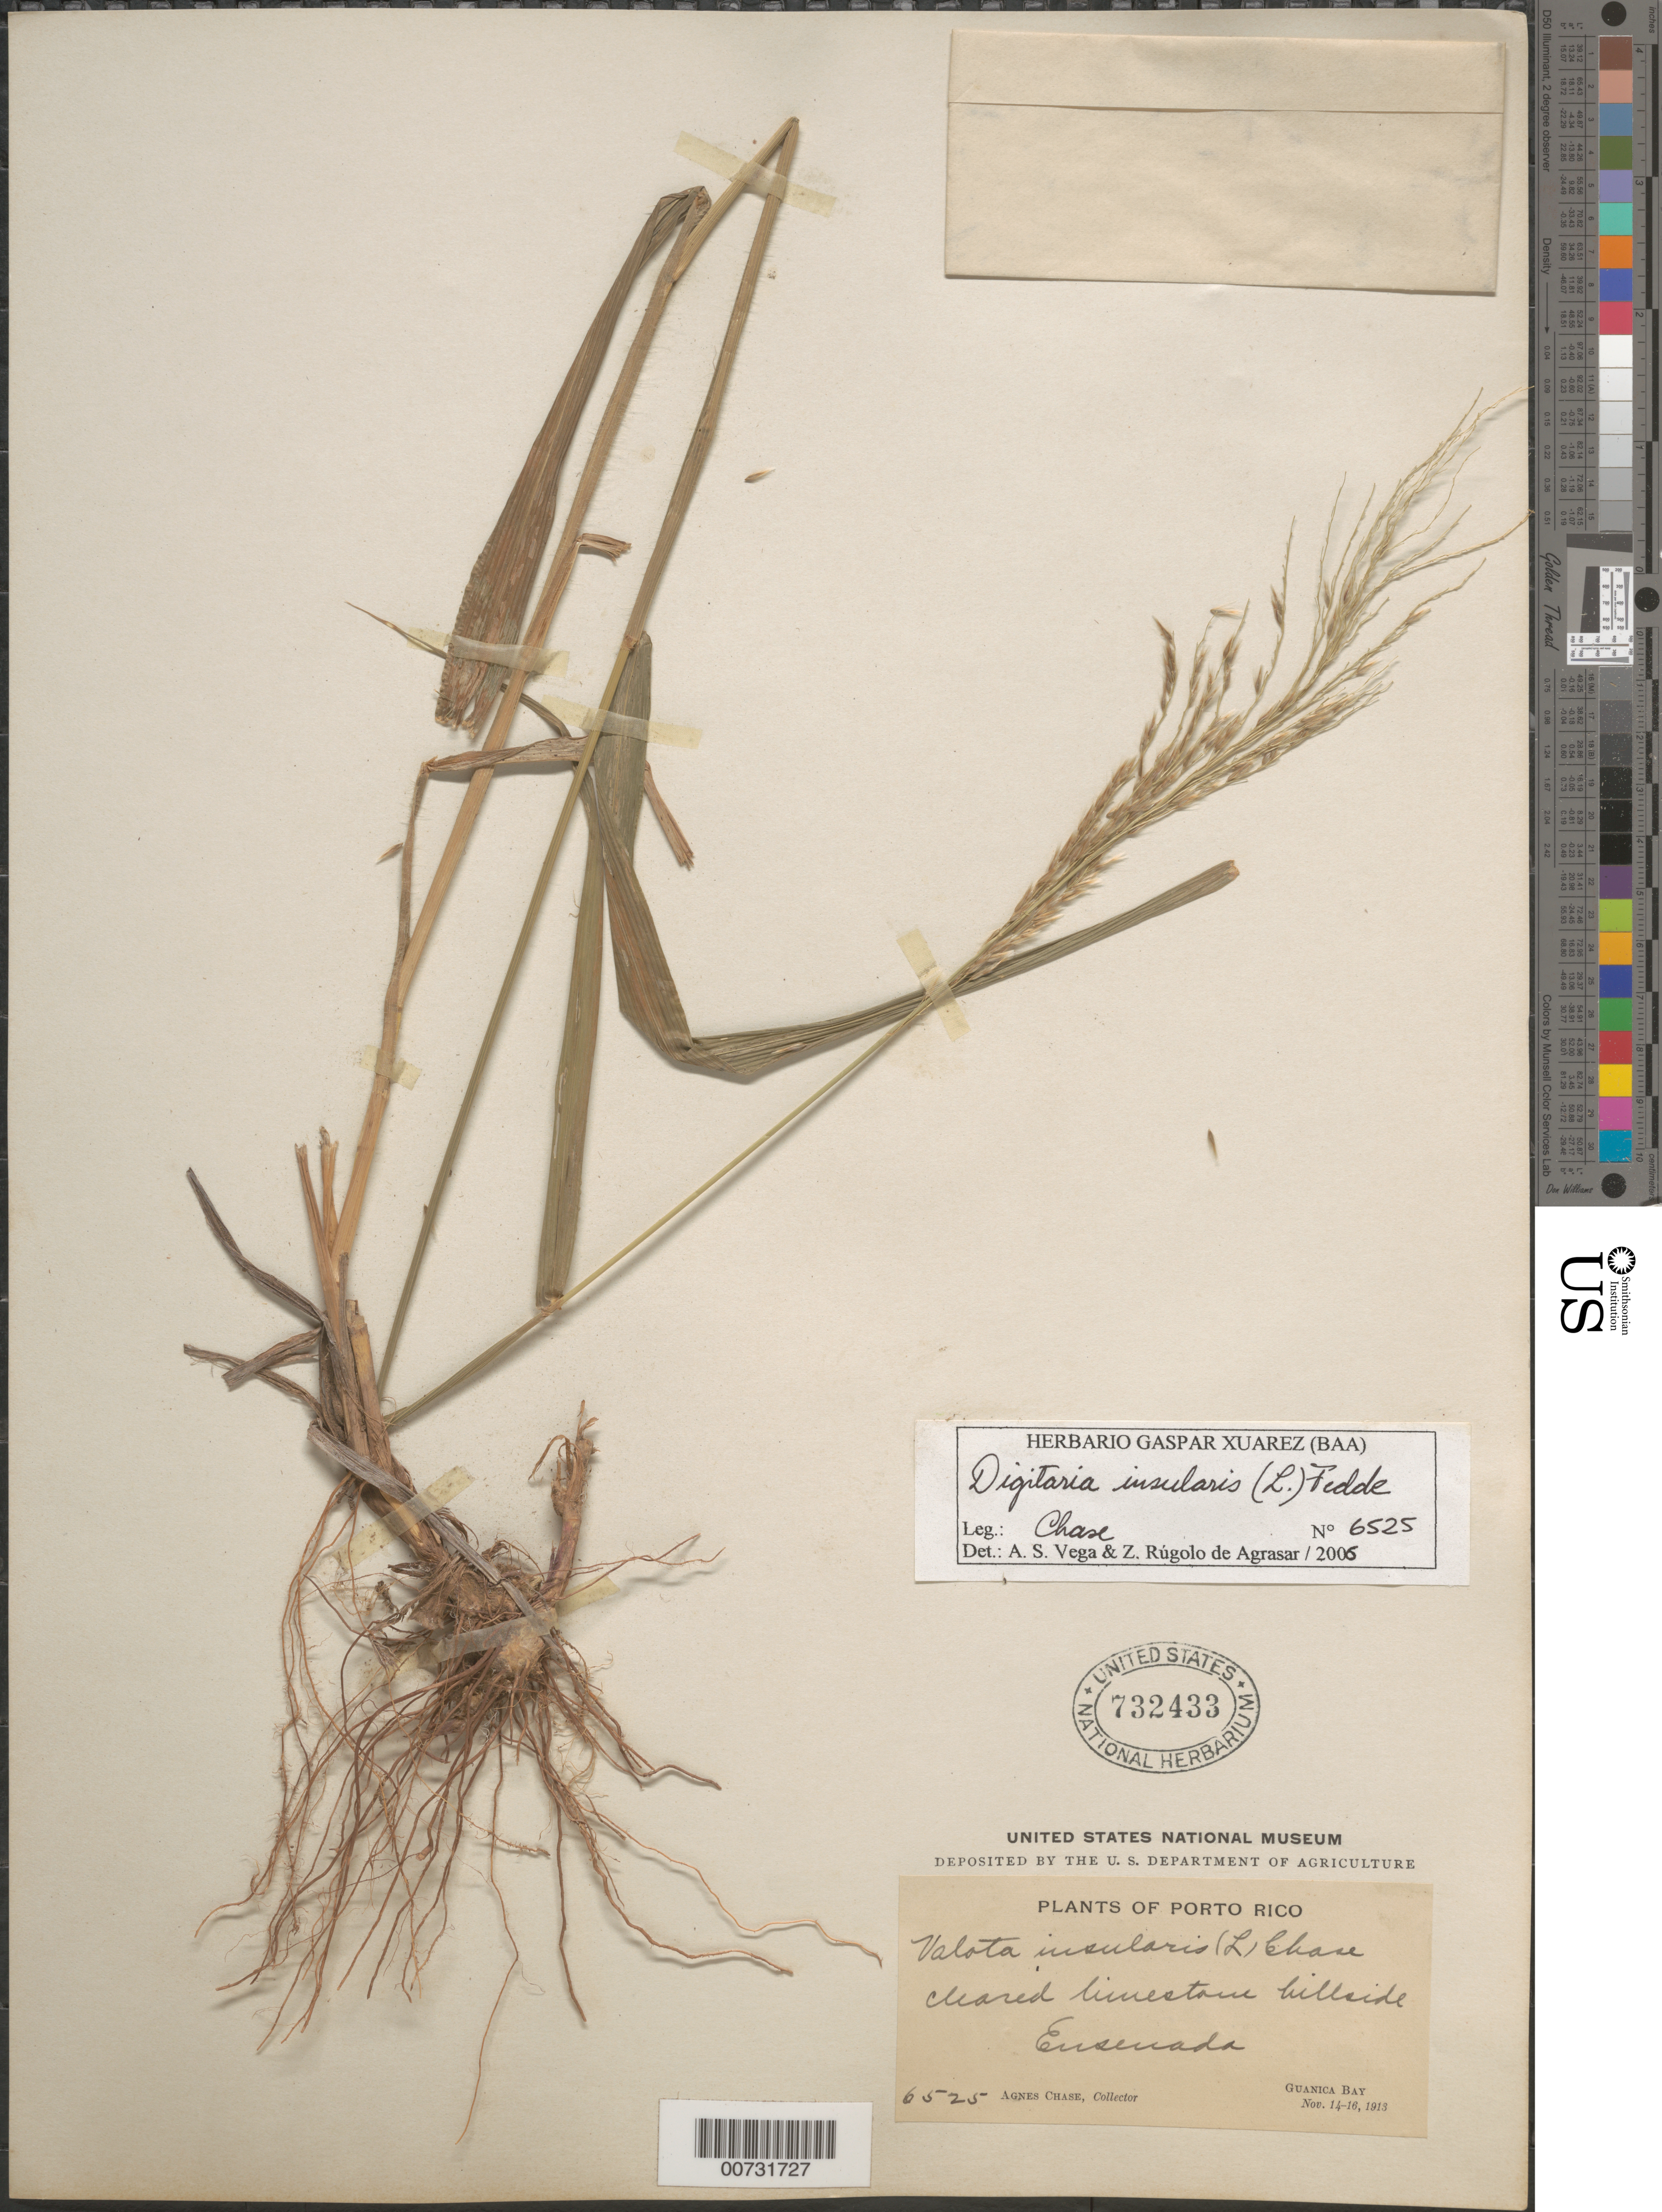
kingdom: Plantae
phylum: Tracheophyta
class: Liliopsida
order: Poales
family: Poaceae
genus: Digitaria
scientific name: Digitaria insularis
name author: (L.) Mez ex Ekman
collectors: A. Chase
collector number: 6525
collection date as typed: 14 Nov 1913 to 16 Nov 1913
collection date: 1913-11-14/1913-11-16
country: Puerto Rico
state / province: Guánica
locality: Ensenada, Guanica Bay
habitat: Cleared limestone hillside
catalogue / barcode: US 732433